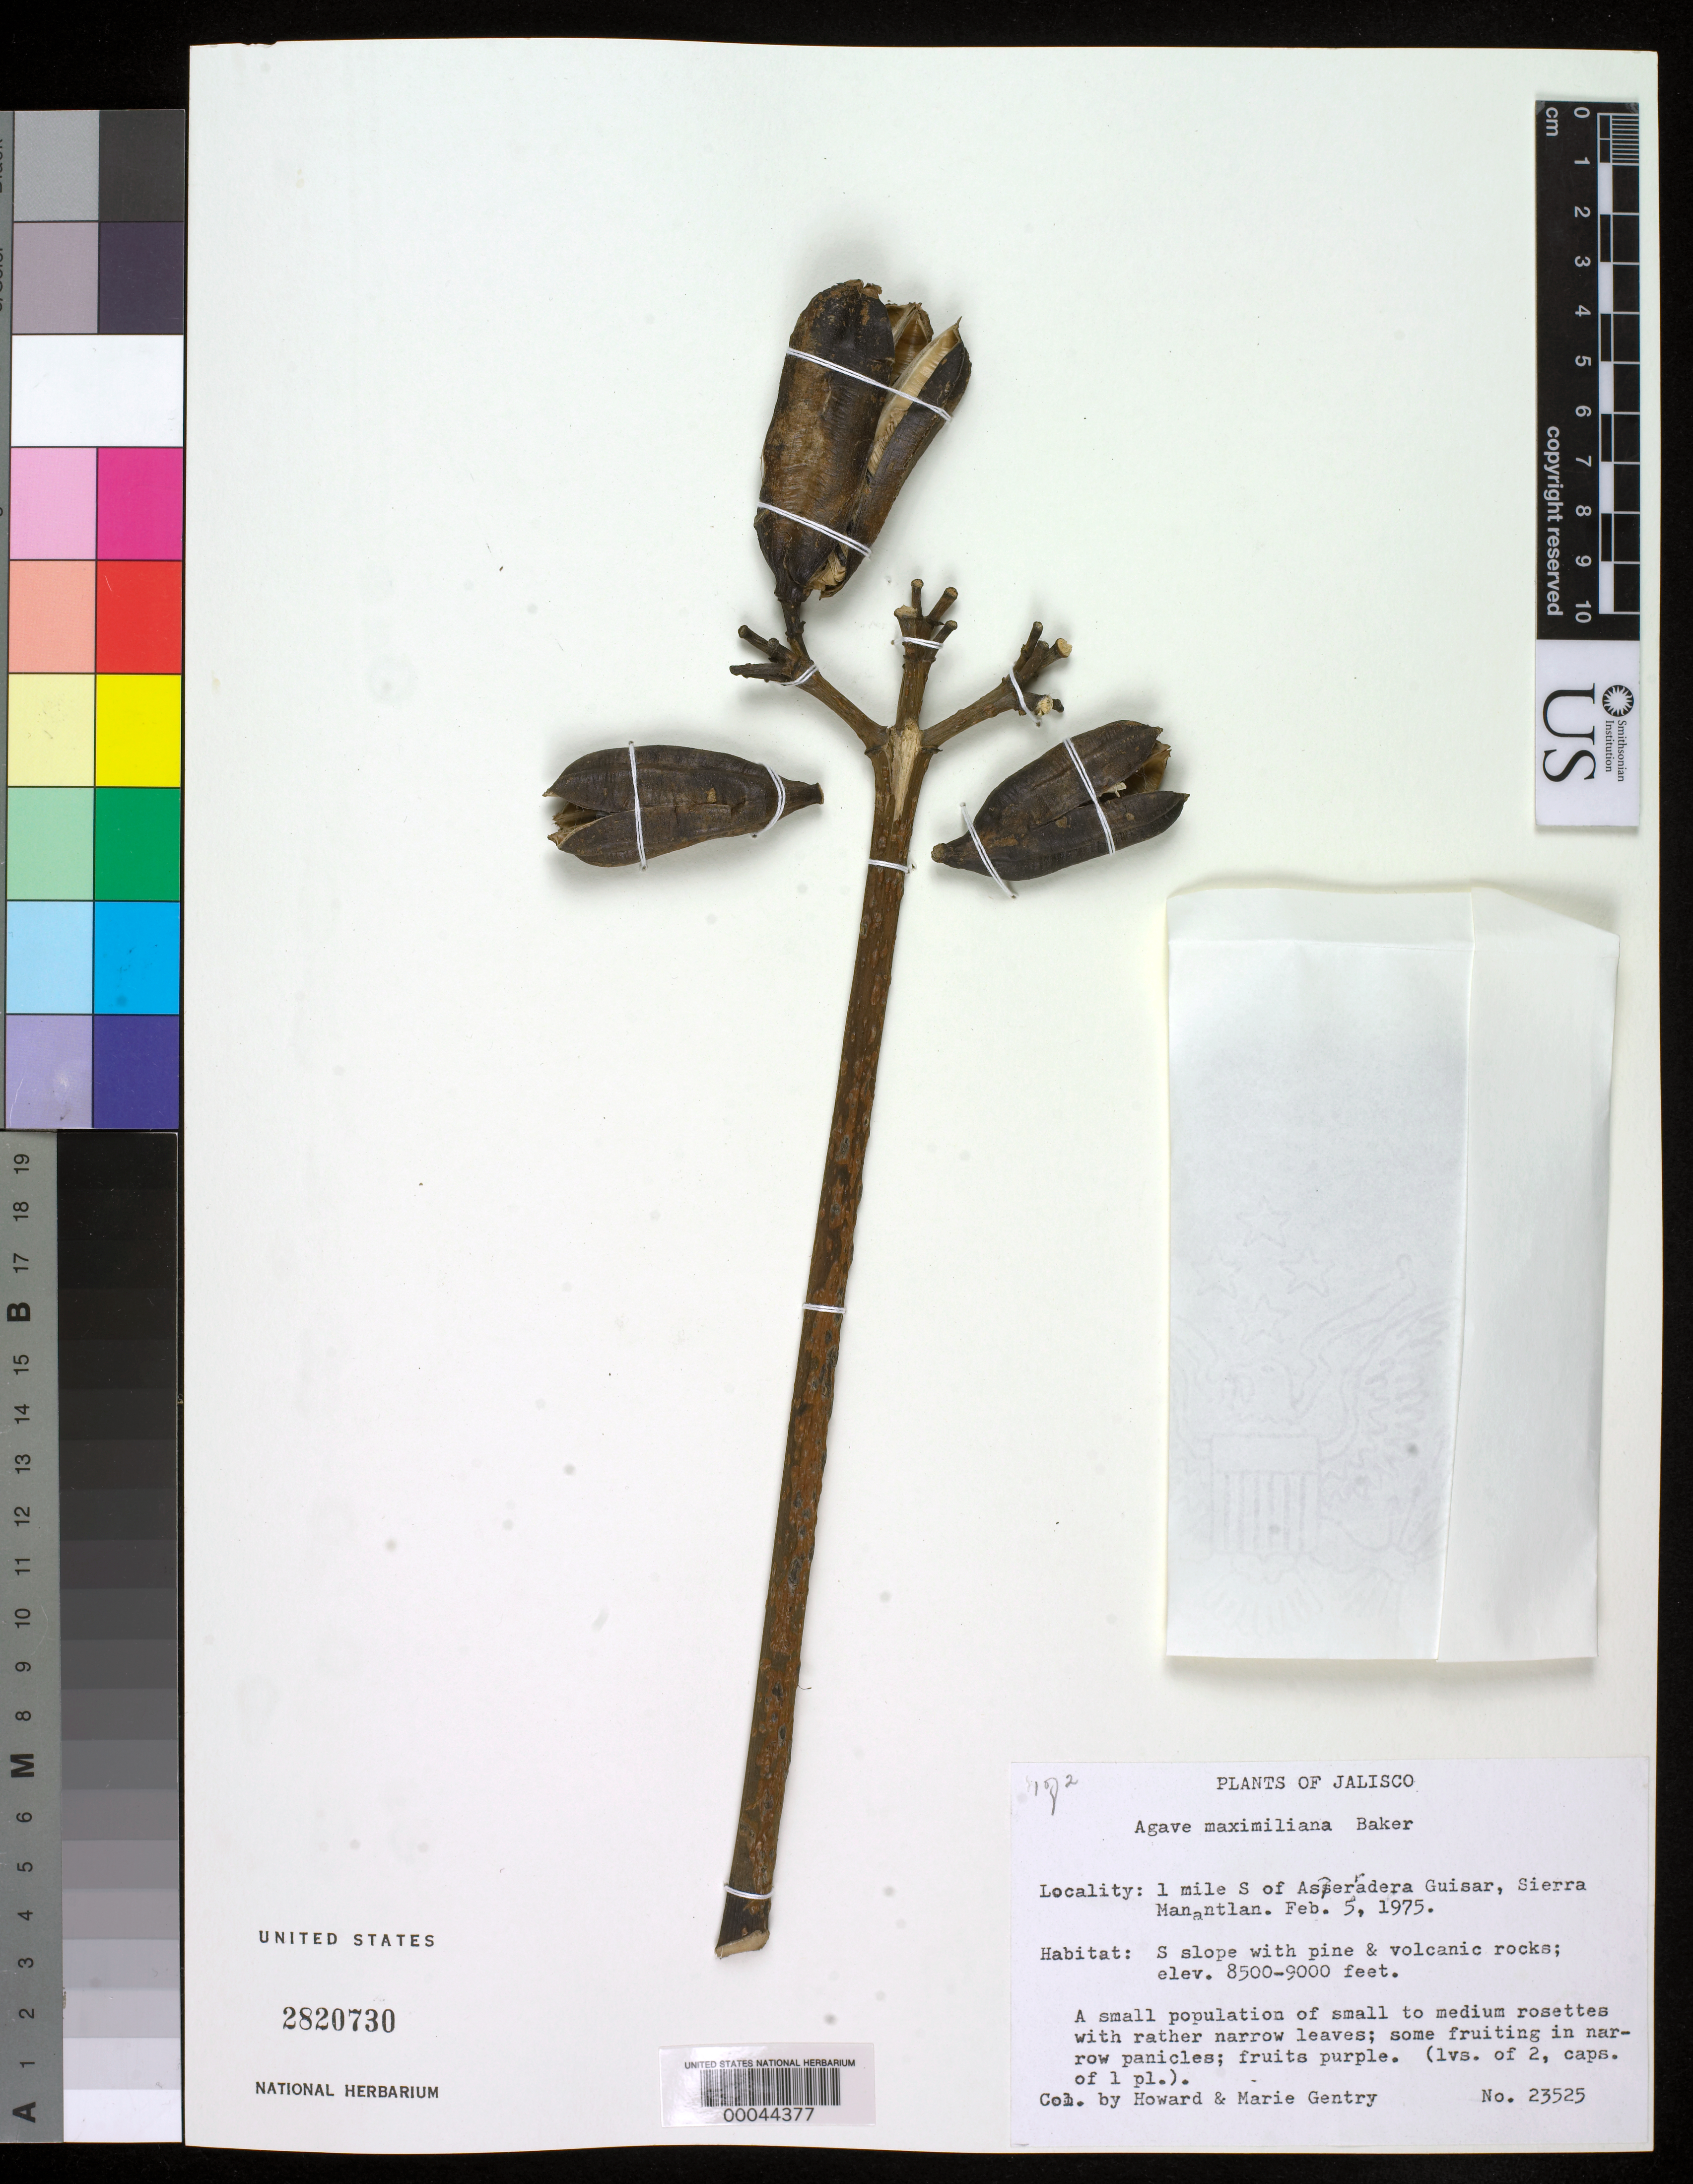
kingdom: Plantae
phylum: Tracheophyta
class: Liliopsida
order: Asparagales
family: Asparagaceae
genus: Agave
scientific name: Agave maximiliana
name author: Baker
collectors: H. S. Gentry & M. Gentry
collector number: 23525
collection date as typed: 05 Feb 1975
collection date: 1975-02-05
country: Mexico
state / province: Jalisco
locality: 1 mi S of Aserradera Guisar, Sierra Manantlan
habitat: S slope w/ pine & volcanic rocks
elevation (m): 2591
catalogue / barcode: US 2820730